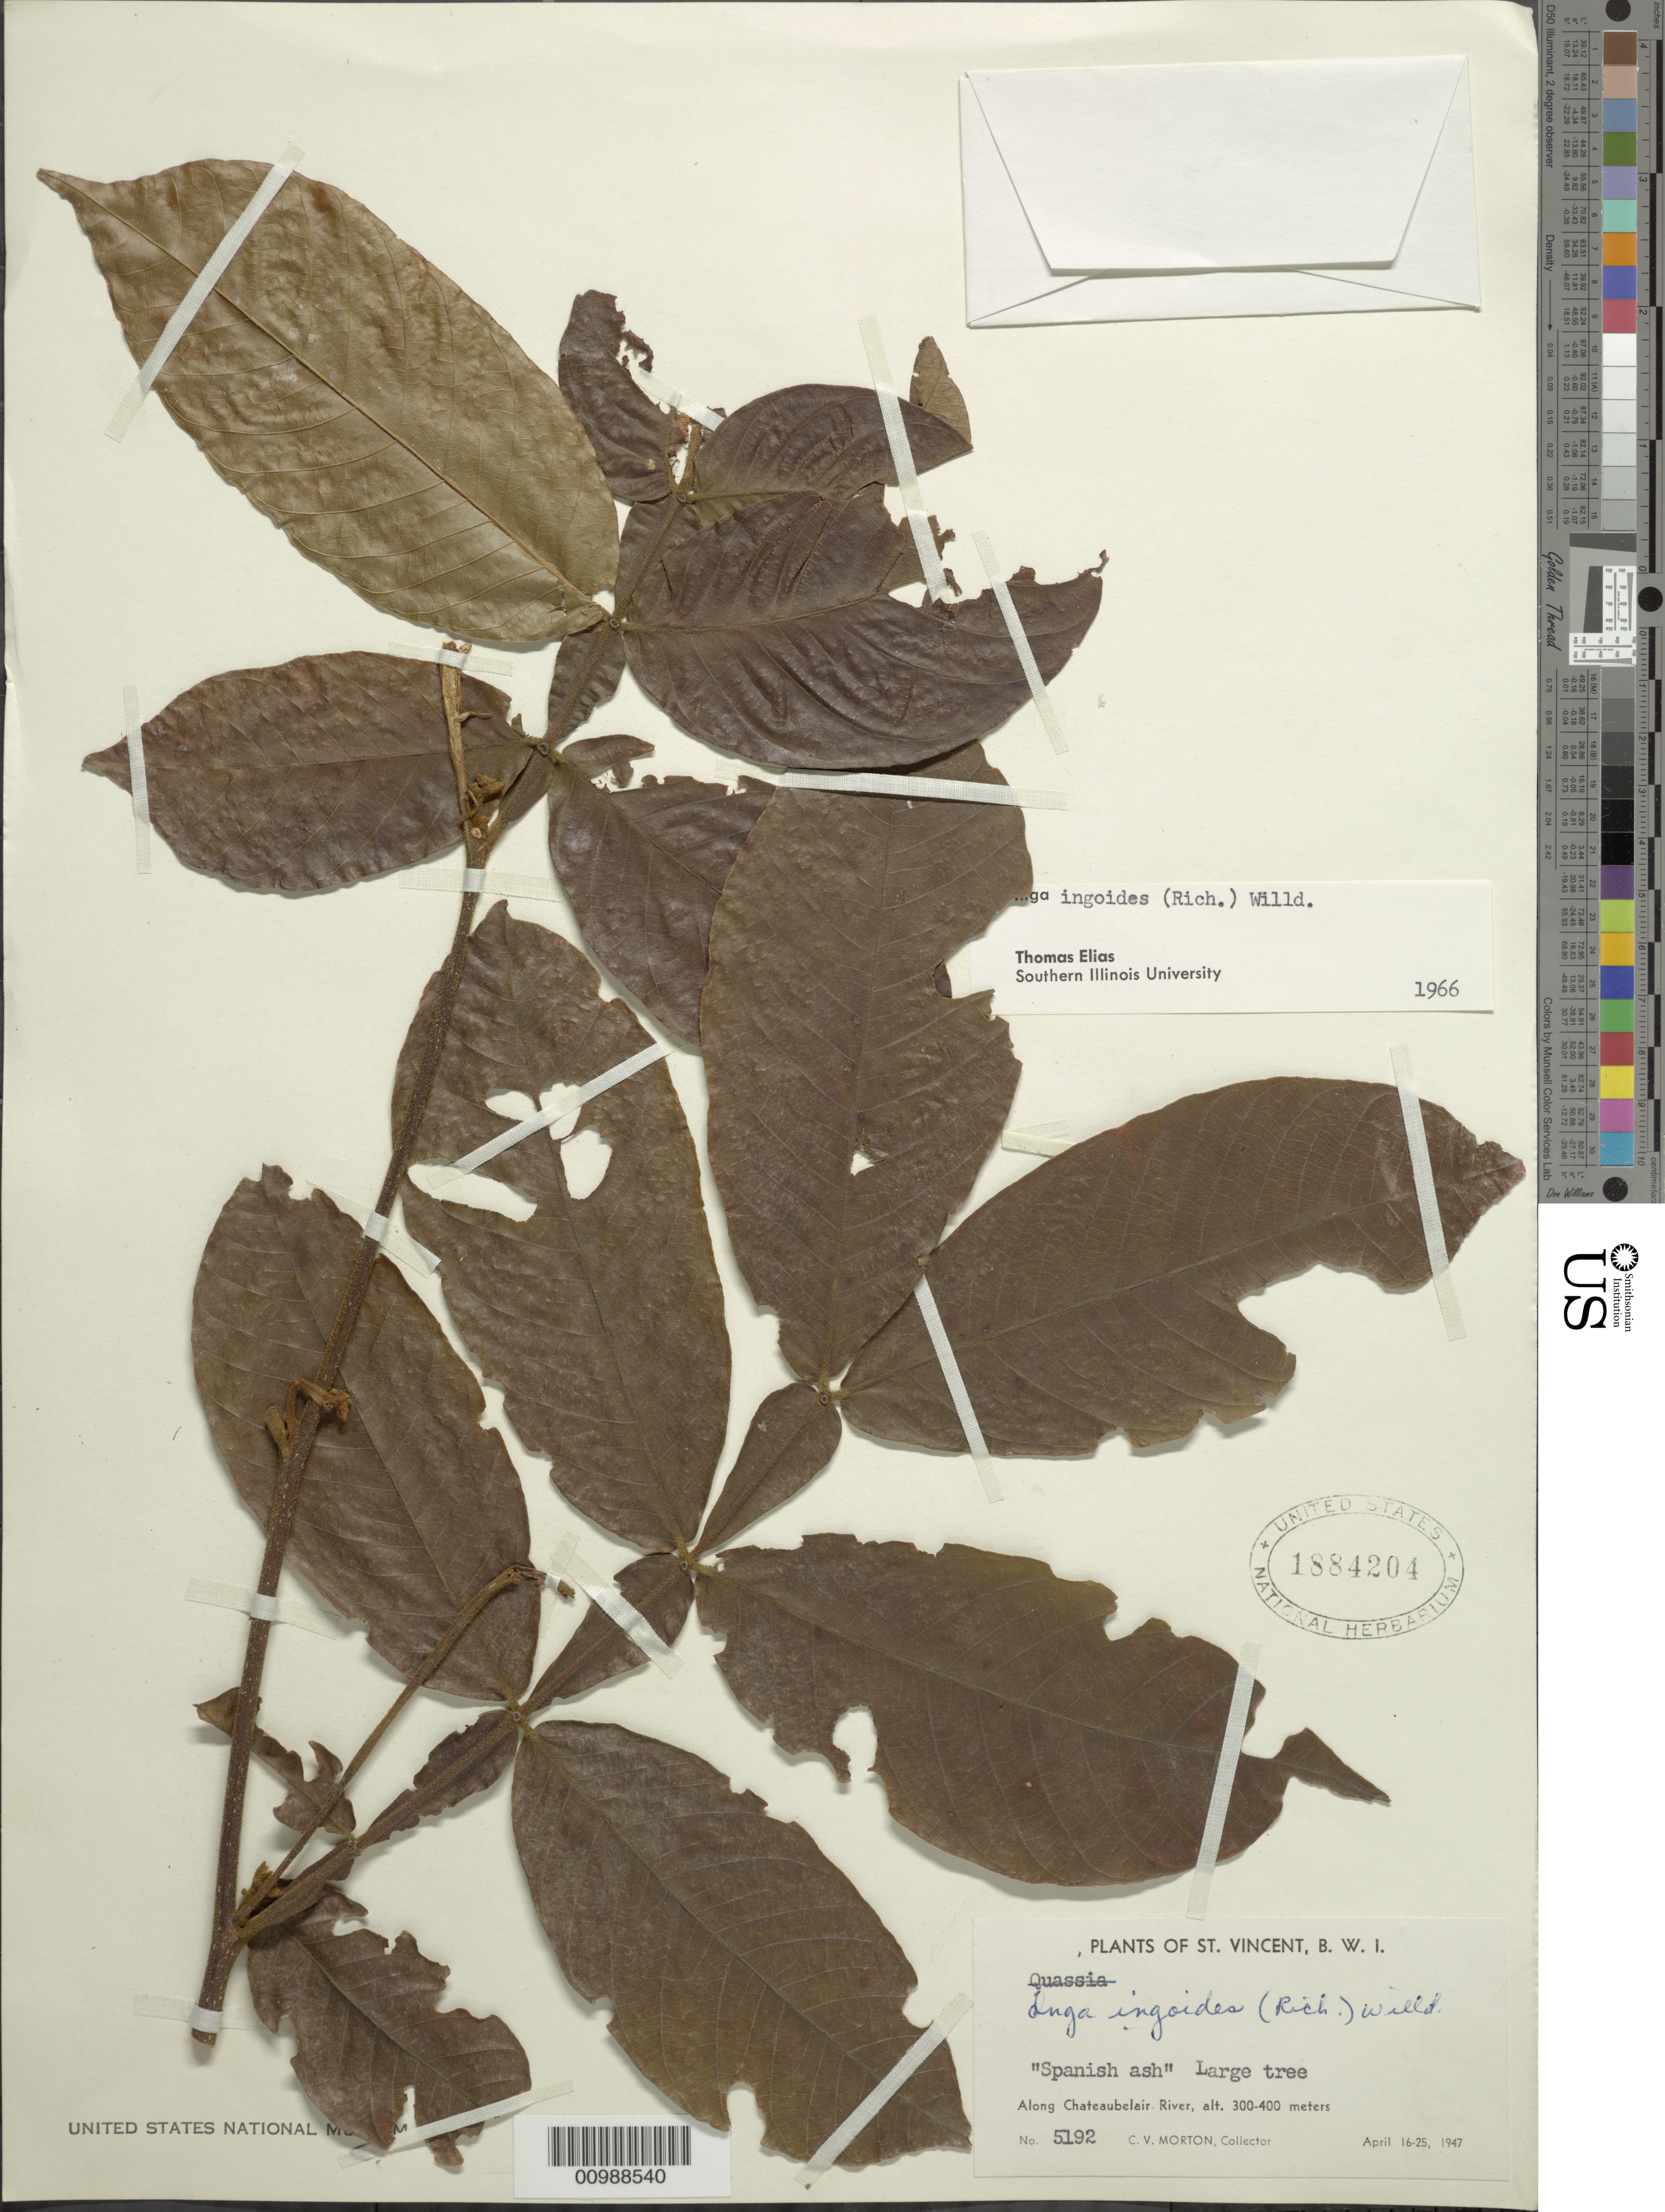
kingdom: Plantae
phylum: Tracheophyta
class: Magnoliopsida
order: Fabales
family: Fabaceae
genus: Inga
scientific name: Inga ingoides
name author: (Rich.) Willd.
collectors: C. V. Morton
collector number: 5192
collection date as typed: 16 Apr 1947 to25 Apr 1947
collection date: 1947-04-16/1947-04-25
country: St. Vincent - Grenadines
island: St. Vincent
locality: Along Chateaubelair River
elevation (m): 300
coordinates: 0 N, 0 E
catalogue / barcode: US 1884204